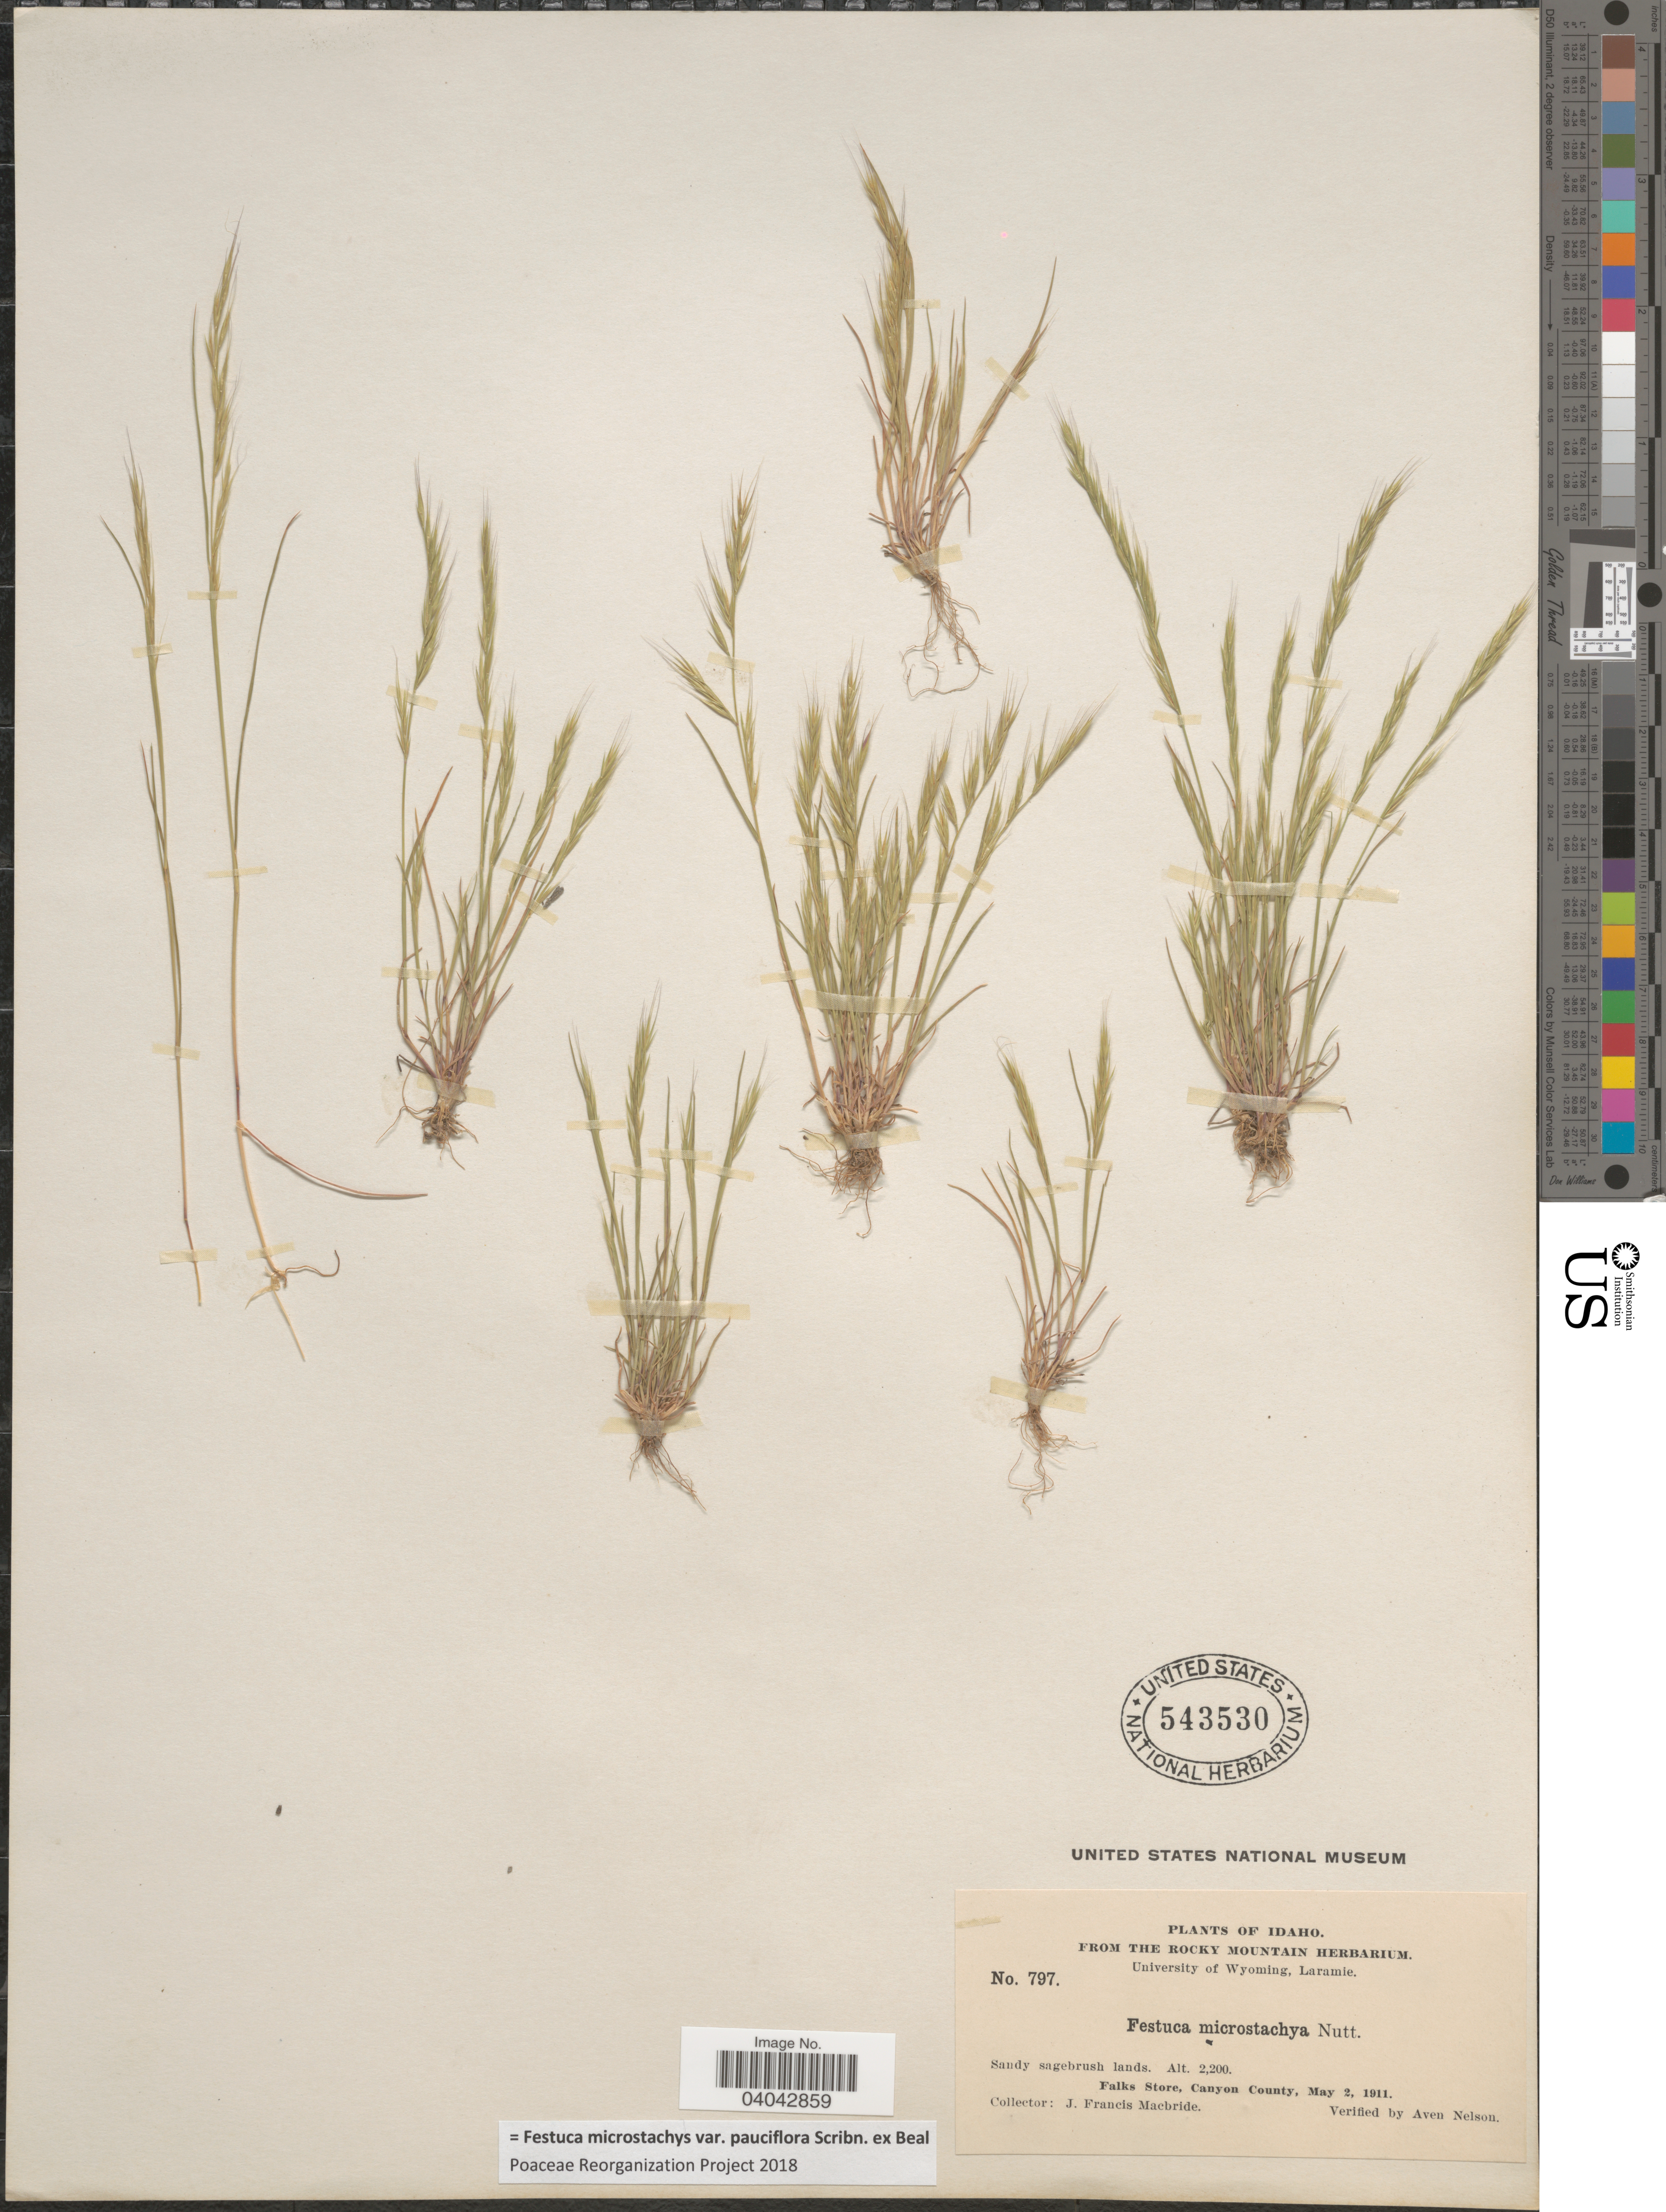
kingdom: Plantae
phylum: Tracheophyta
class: Liliopsida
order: Poales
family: Poaceae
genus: Festuca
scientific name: Festuca microstachys var. pauciflora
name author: Scribn. ex W.J. Beal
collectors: J. F. Macbride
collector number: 797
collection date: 1911-05-02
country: United States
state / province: Idaho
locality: Falks Store, Canyon County.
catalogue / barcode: US 543530